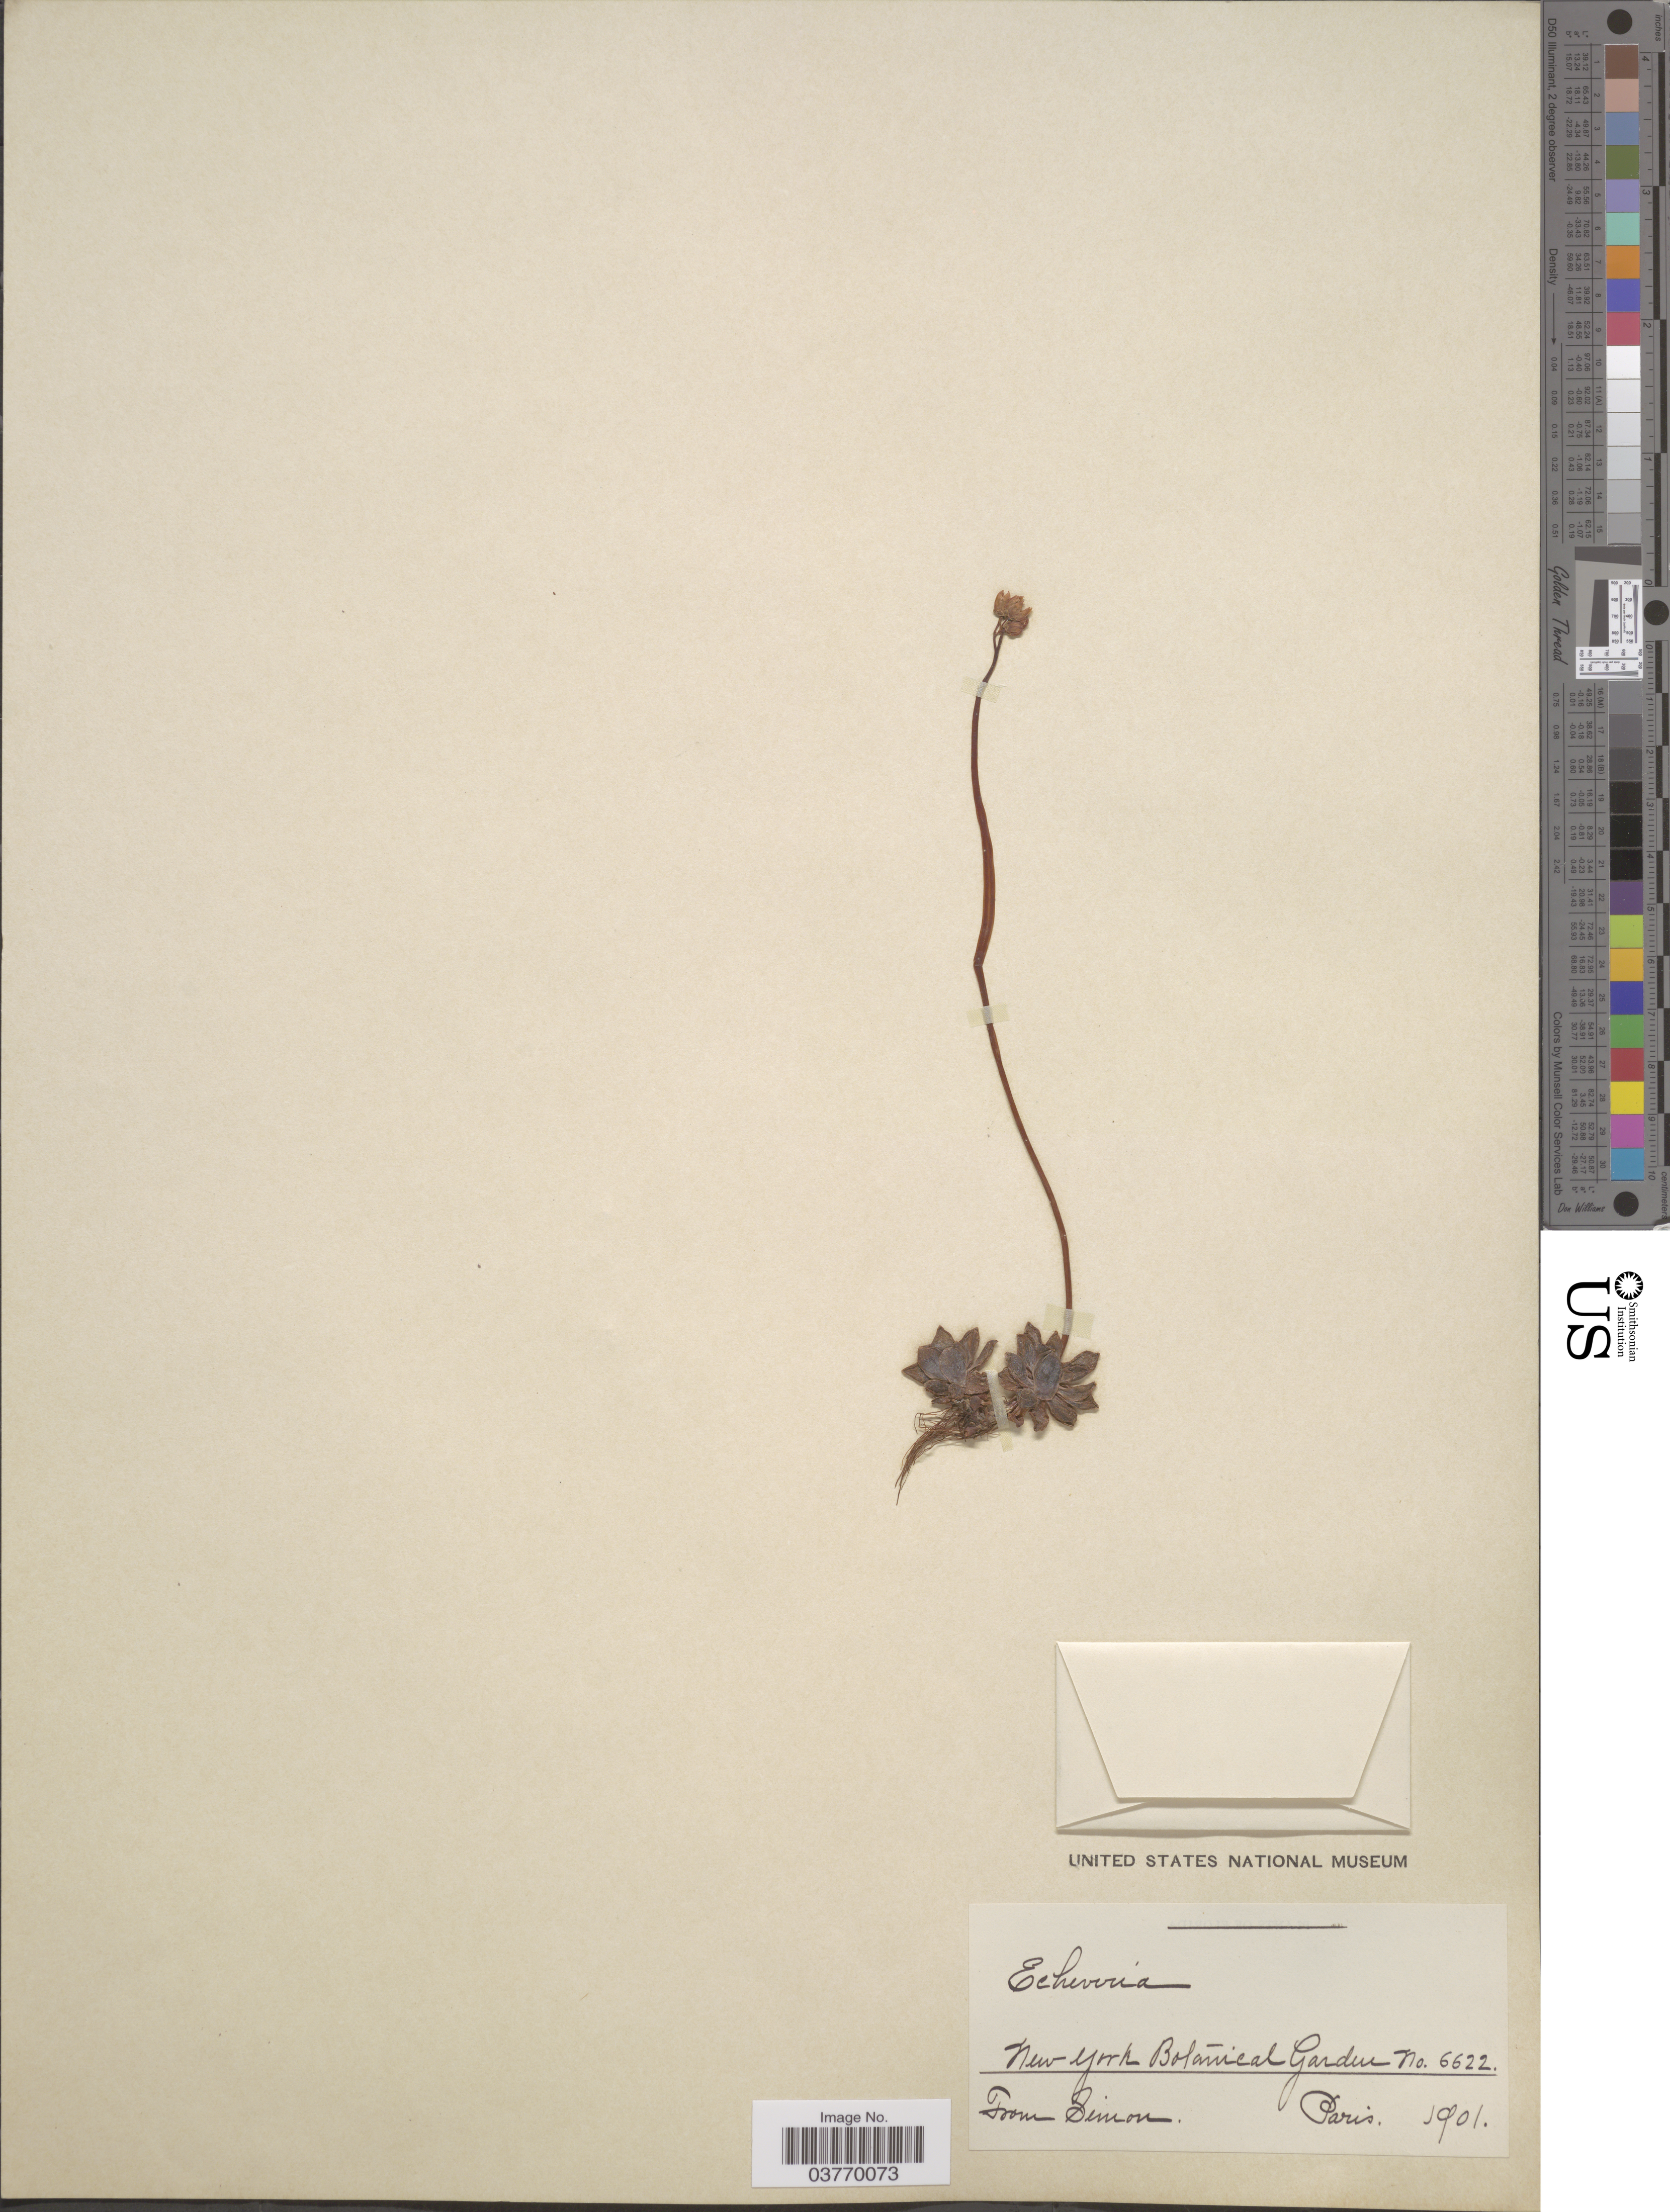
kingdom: Plantae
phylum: Tracheophyta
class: Magnoliopsida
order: Saxifragales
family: Crassulaceae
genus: Echeveria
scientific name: Echeveria amoena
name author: Y. De Smet ex É. Morren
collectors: -- Simon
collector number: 6622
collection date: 1901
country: United States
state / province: New York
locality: New York Botanical Garden.